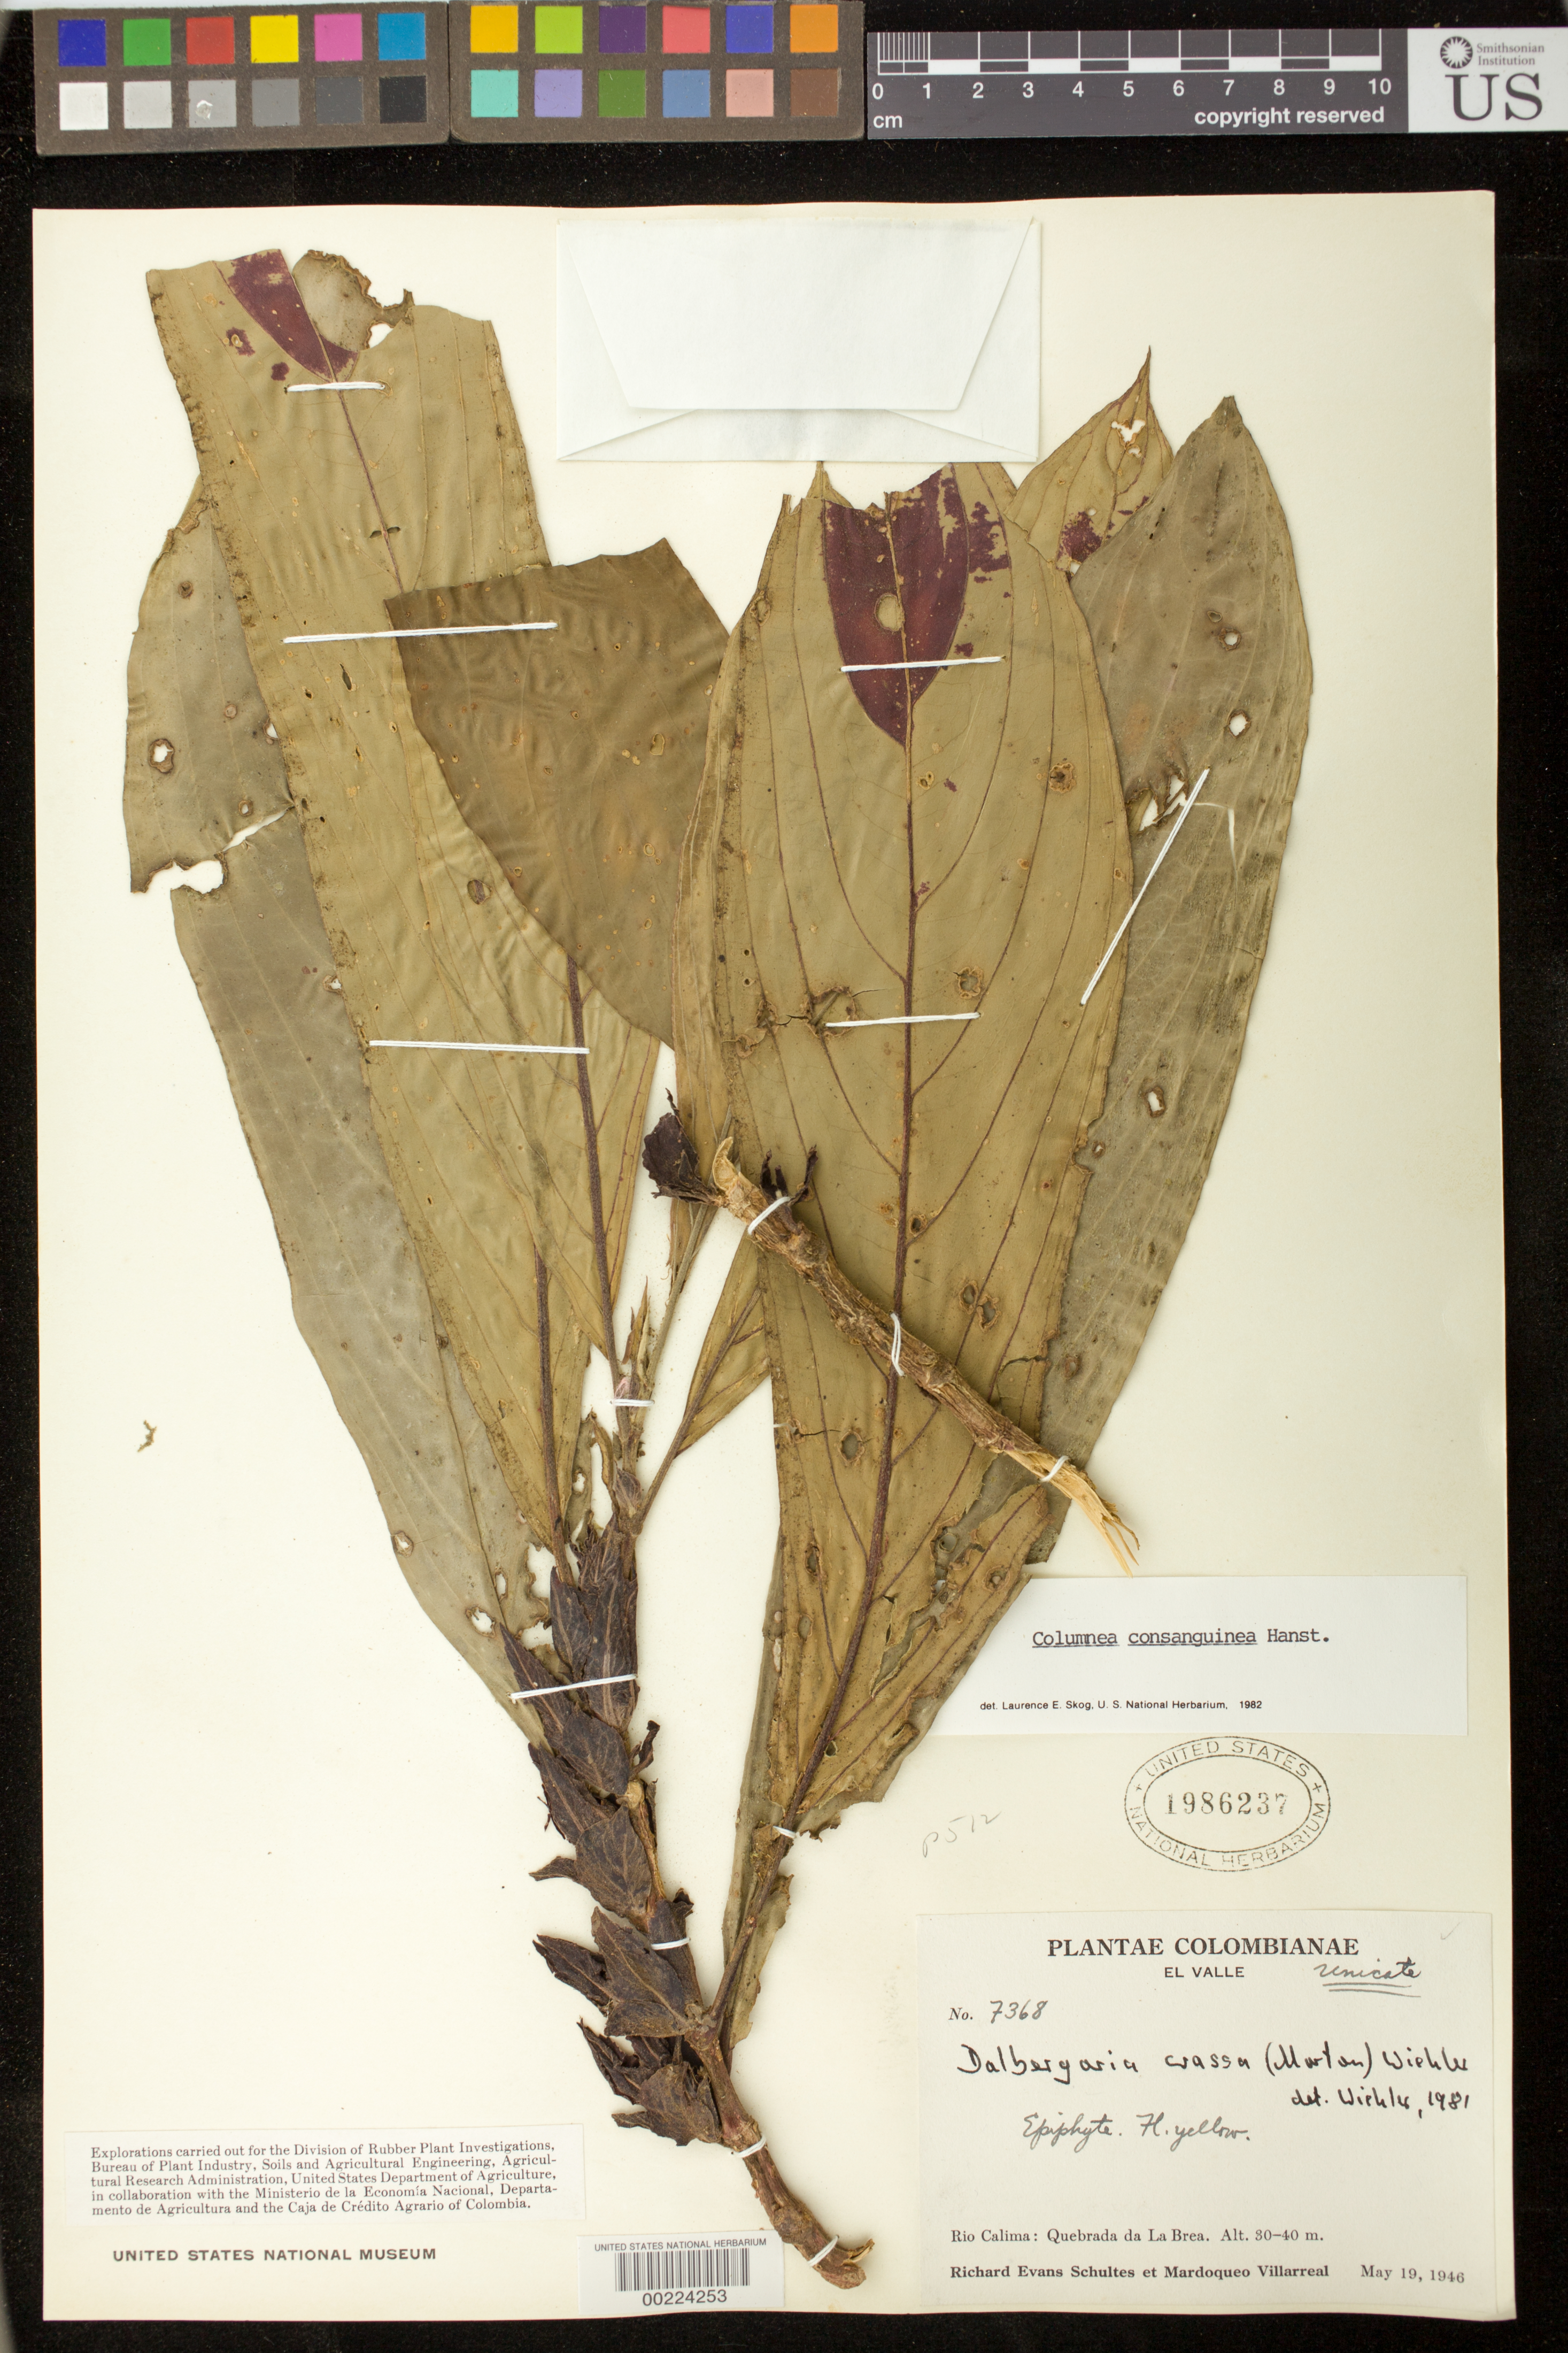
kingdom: Plantae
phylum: Tracheophyta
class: Magnoliopsida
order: Lamiales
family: Gesneriaceae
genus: Columnea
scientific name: Columnea consanguinea Hanst. var. consanguinea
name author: (Hanst.) Hanst.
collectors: R. E. Schultes & M. Villarreal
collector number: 7368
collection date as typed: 19 May 1946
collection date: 1946-05-19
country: Colombia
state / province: Valle del Cauca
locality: Rio Calima, Quebrada de La Brea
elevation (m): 30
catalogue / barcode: US 1986237